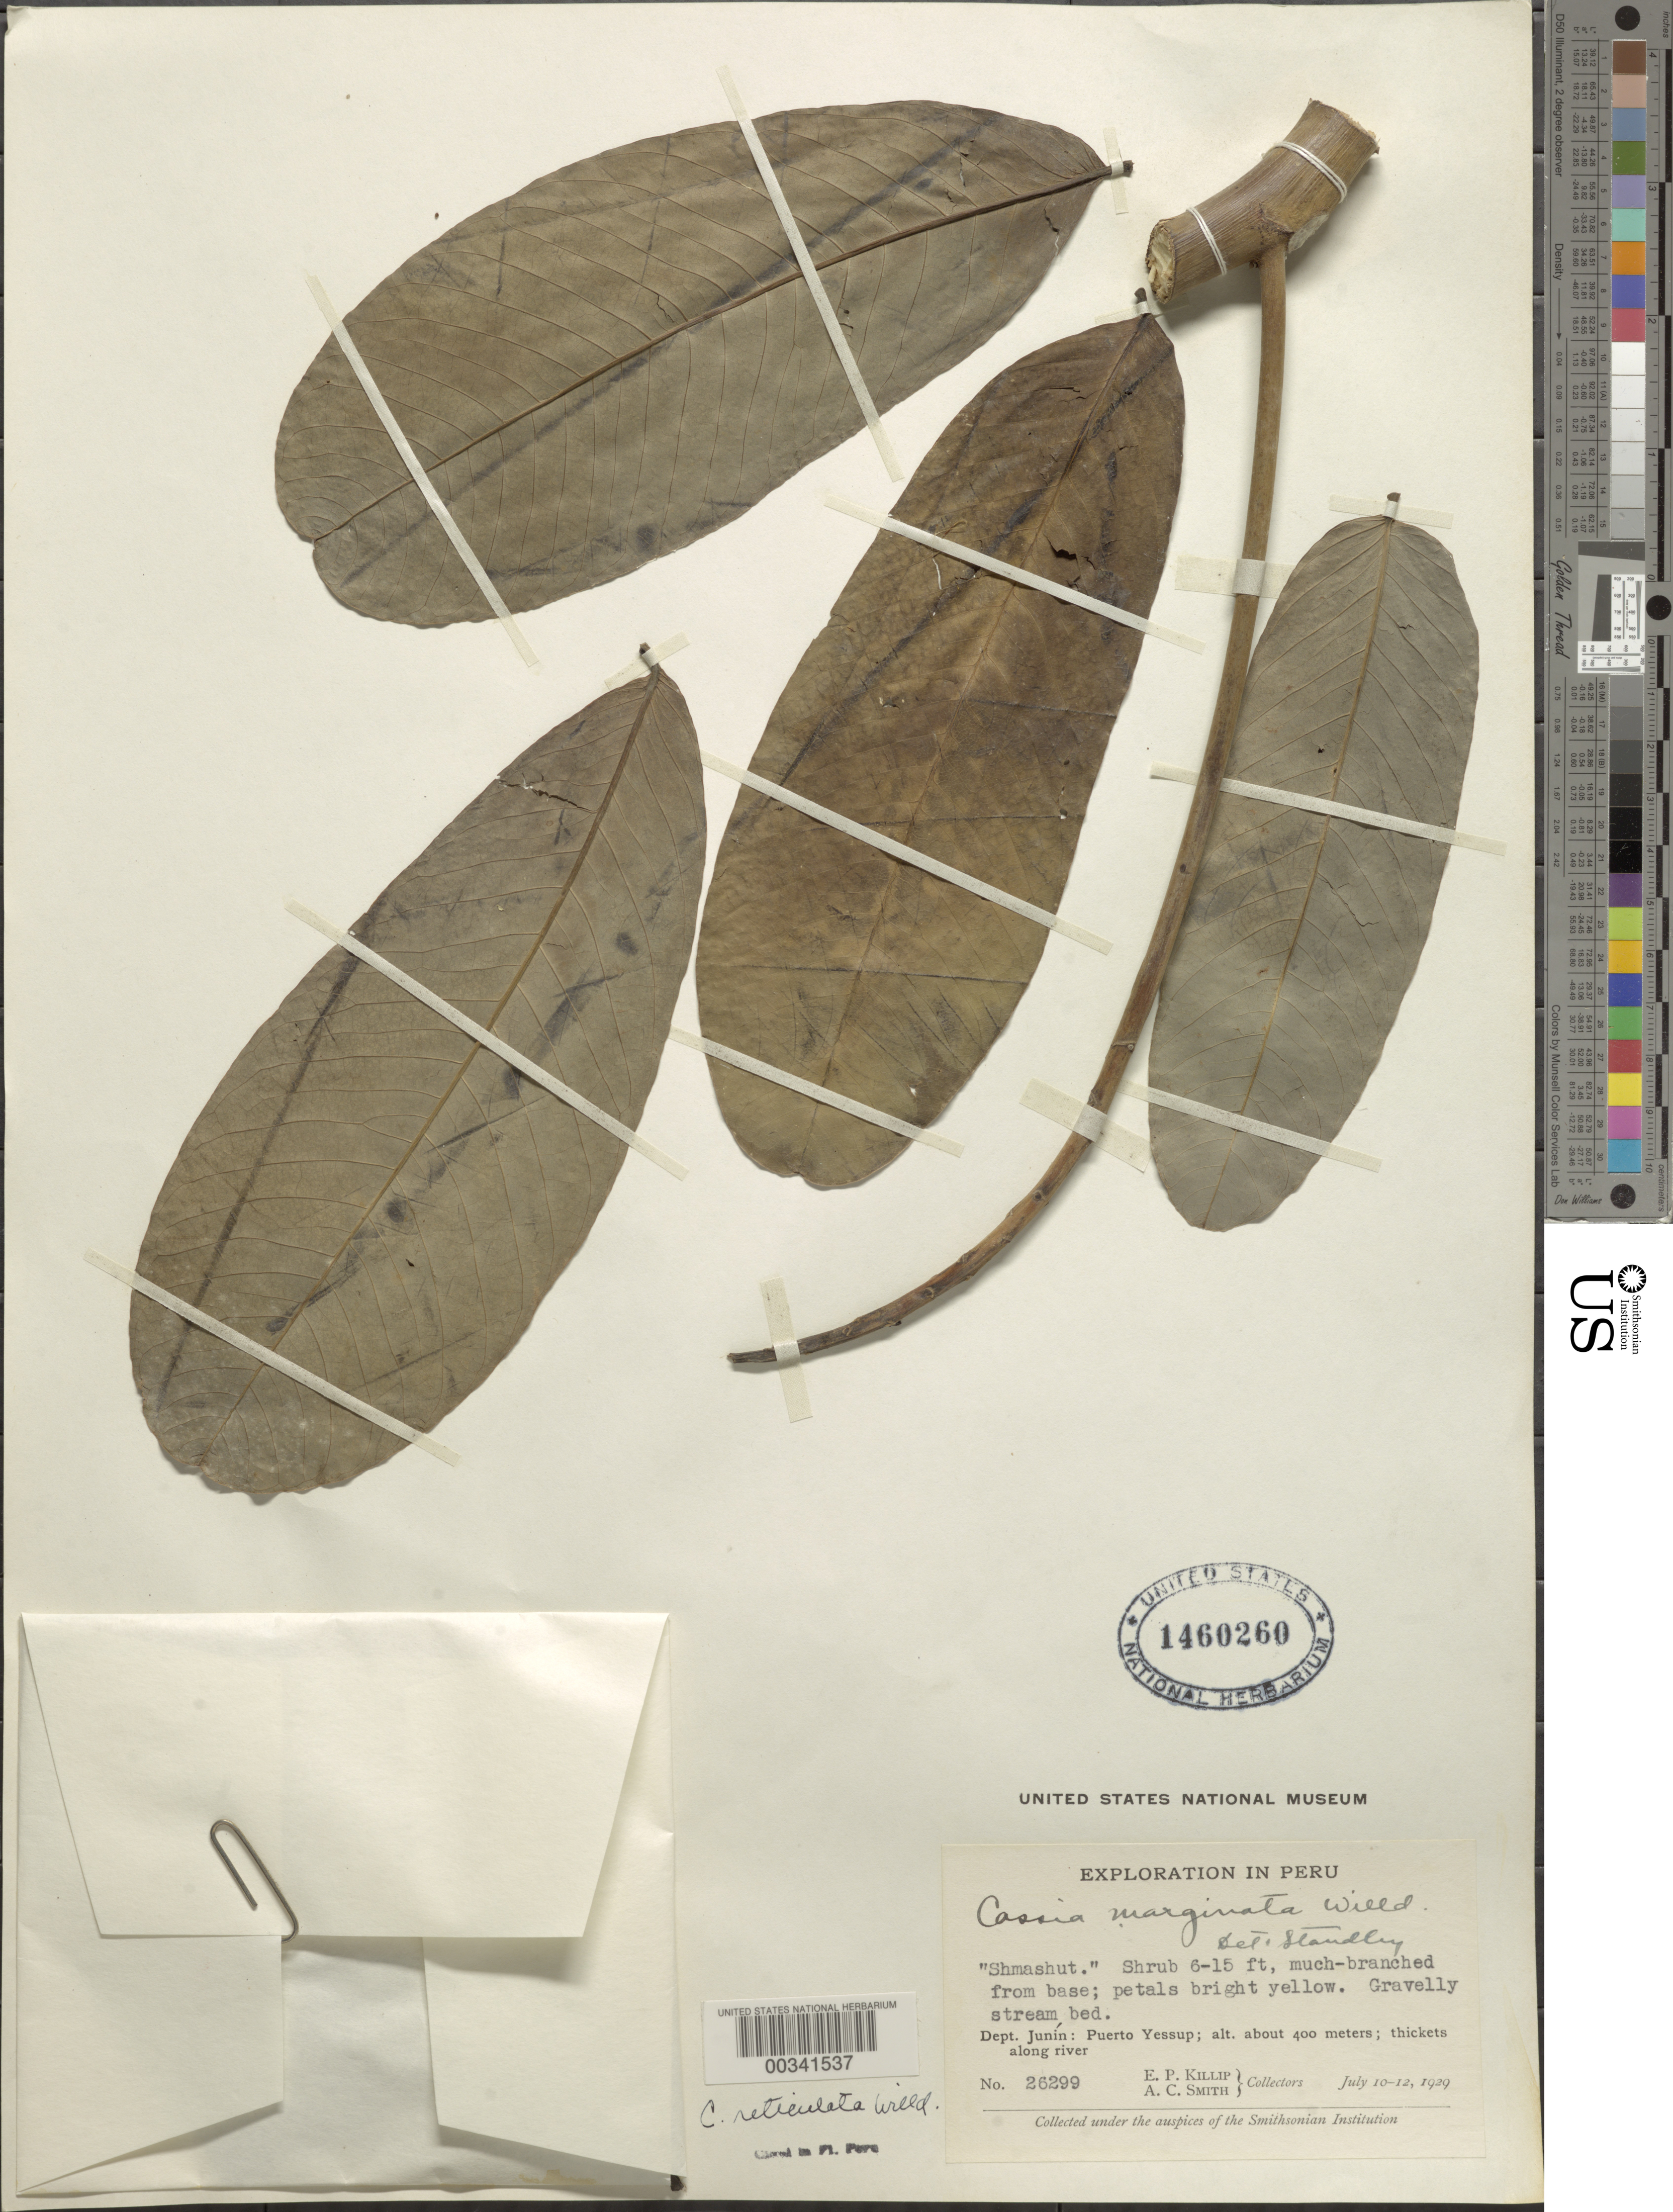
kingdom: Plantae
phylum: Tracheophyta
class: Magnoliopsida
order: Fabales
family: Fabaceae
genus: Senna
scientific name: Senna reticulata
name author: (Willd.) H.S. Irwin & Barneby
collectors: E. P. Killip & A. C. Smith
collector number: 26299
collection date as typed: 10 Jul 1929 to 12 Jul 1929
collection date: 1929-07-10/1929-07-12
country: Peru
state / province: Junín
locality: Puerto Yessup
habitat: Gravelly stream bed; thickets along river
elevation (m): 400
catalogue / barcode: US 1460260